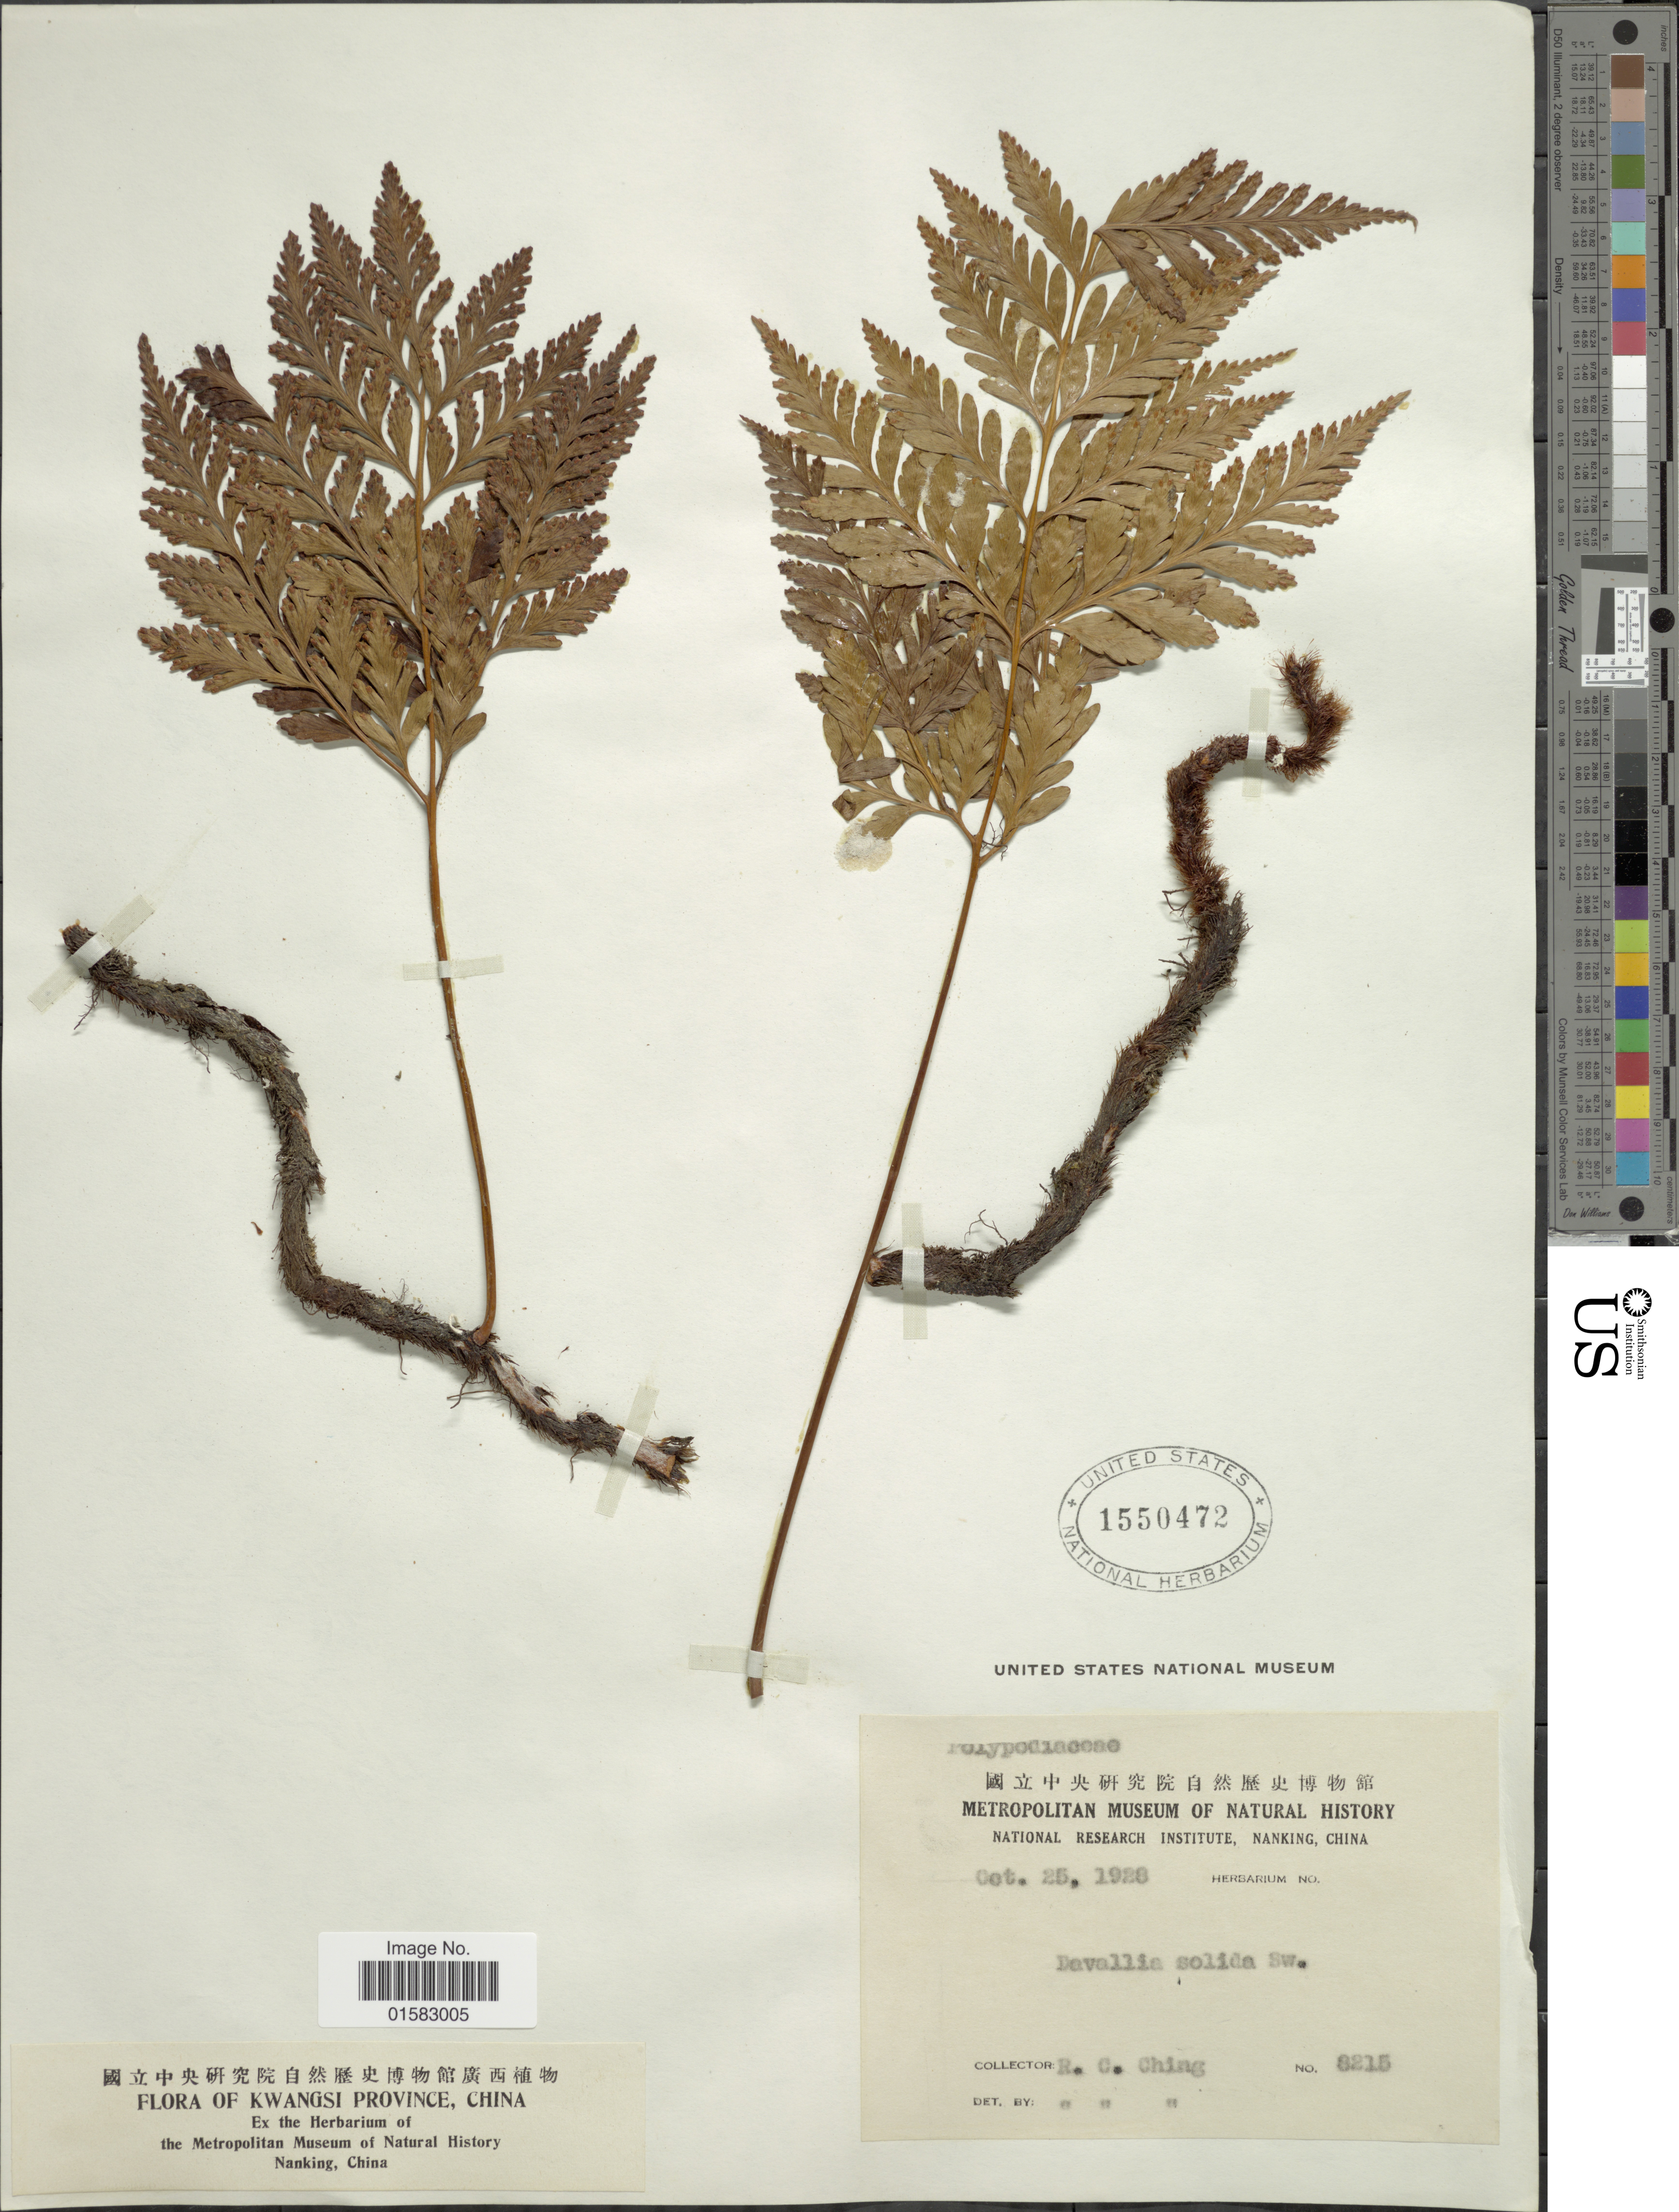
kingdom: Plantae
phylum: Tracheophyta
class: Polypodiopsida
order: Polypodiales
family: Davalliaceae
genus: Davallia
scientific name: Davallia solida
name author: (G. Forst.) Sw.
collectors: R. C. Ching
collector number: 3215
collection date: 1928-10-25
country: China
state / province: Guangxi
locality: Kwangsi Province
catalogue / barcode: US 1550472